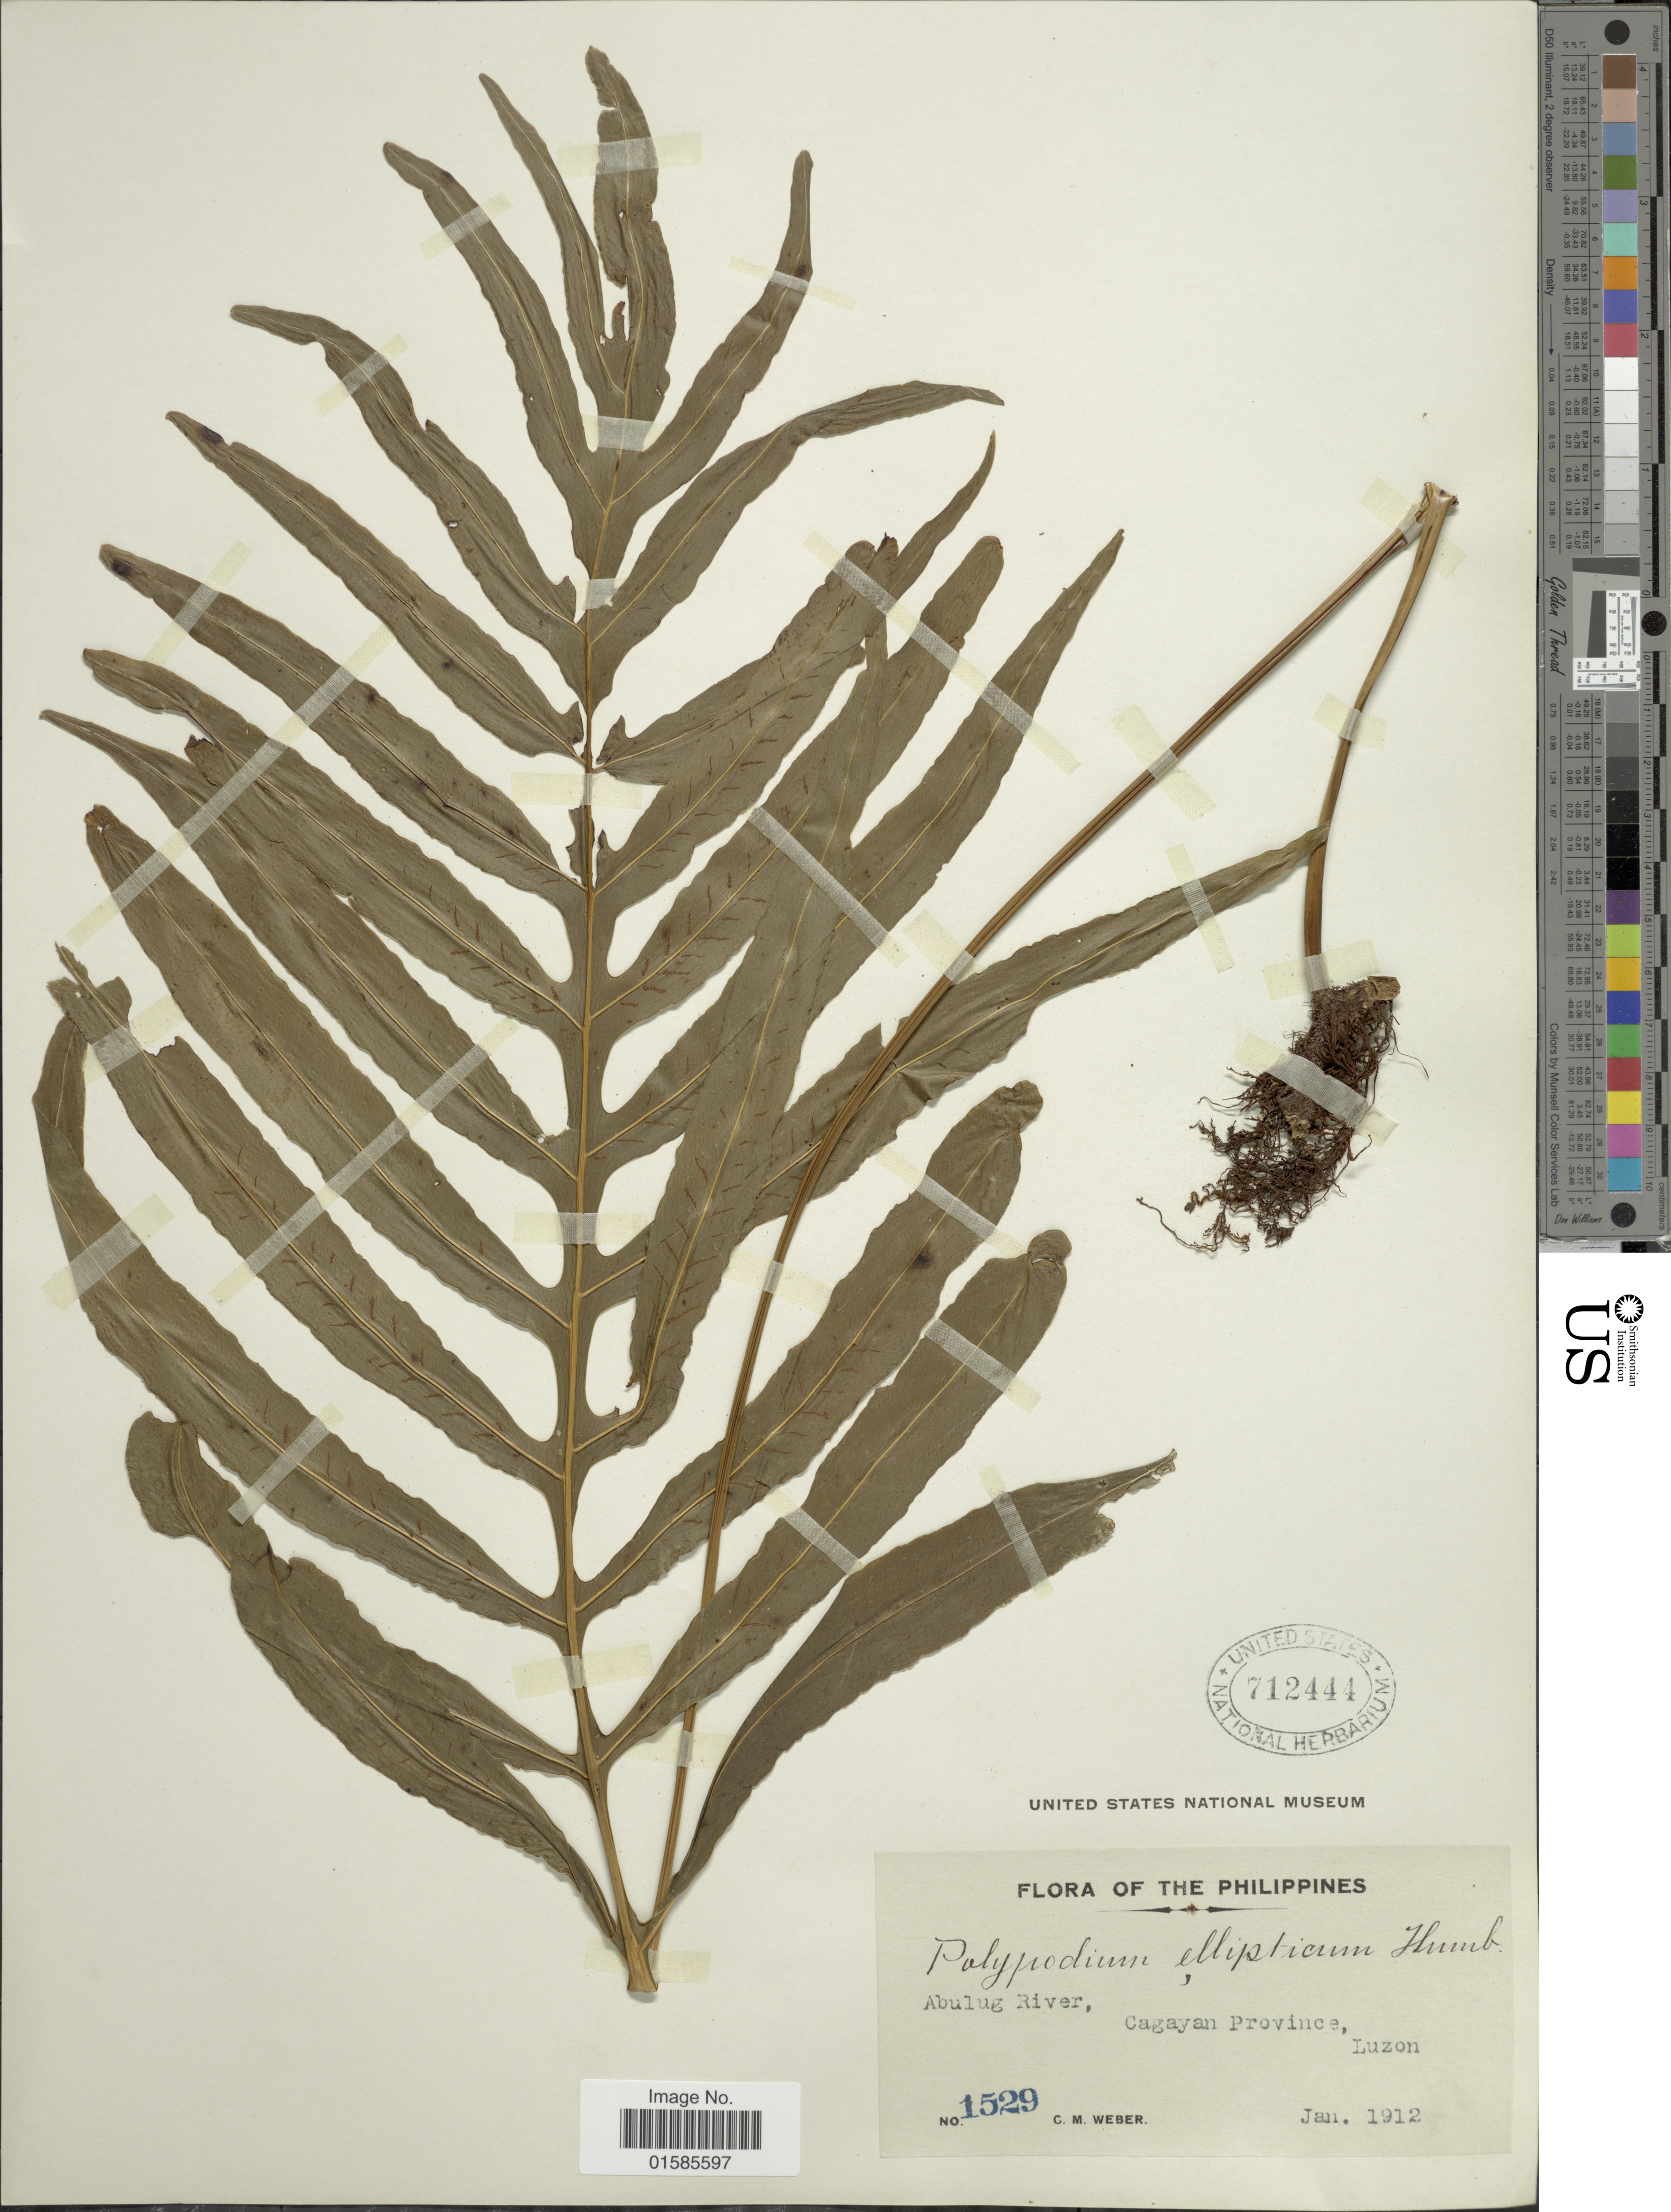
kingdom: Plantae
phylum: Tracheophyta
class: Polypodiopsida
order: Polypodiales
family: Polypodiaceae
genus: Leptochilus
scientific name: Leptochilus ellipticus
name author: (Thunb.) Noot.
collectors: C. M. Weber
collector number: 1529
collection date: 1912-01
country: Philippines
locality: The Philippines, Abulug River, Cagayan Province, Luzon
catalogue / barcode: US 712444